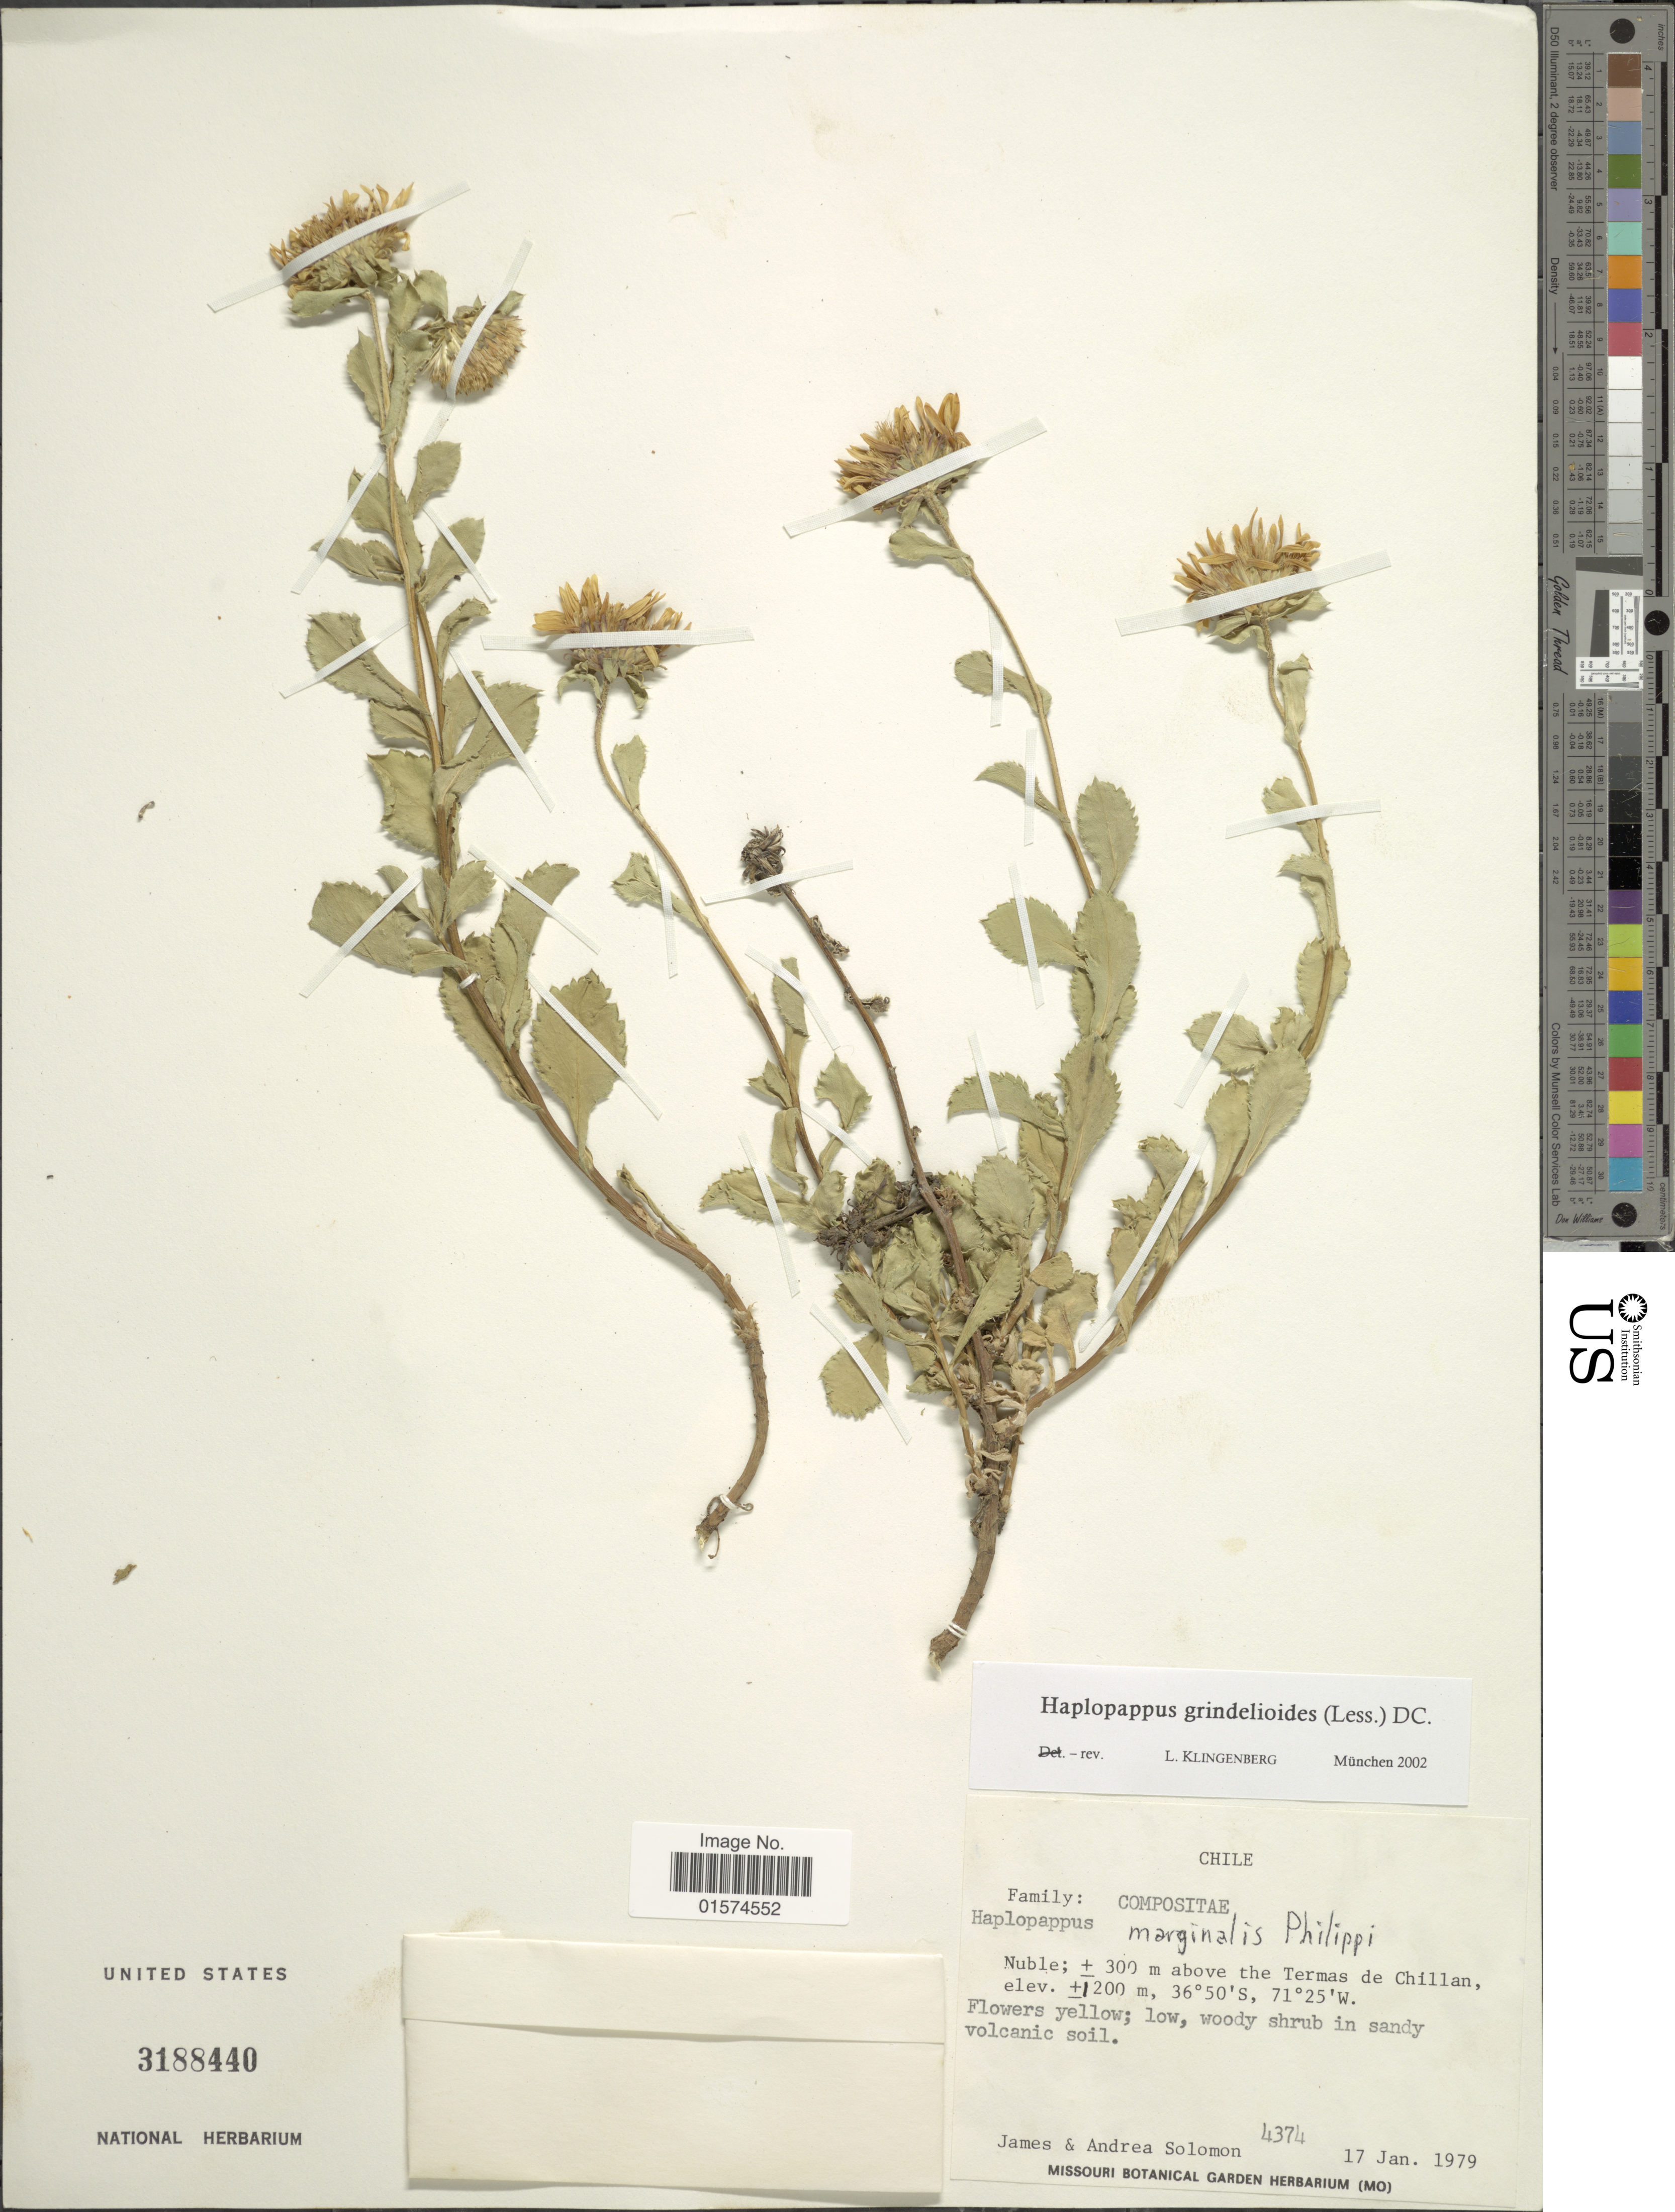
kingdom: Plantae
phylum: Tracheophyta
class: Magnoliopsida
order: Asterales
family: Asteraceae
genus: Haplopappus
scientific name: Haplopappus grindelioides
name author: (Less.) DC.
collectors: J. C. Solomon & A. Solomon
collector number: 4374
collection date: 1979-01-17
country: Chile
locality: Nuble; + 300 m above the Termas de Chillan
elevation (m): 1200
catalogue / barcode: US 3188440